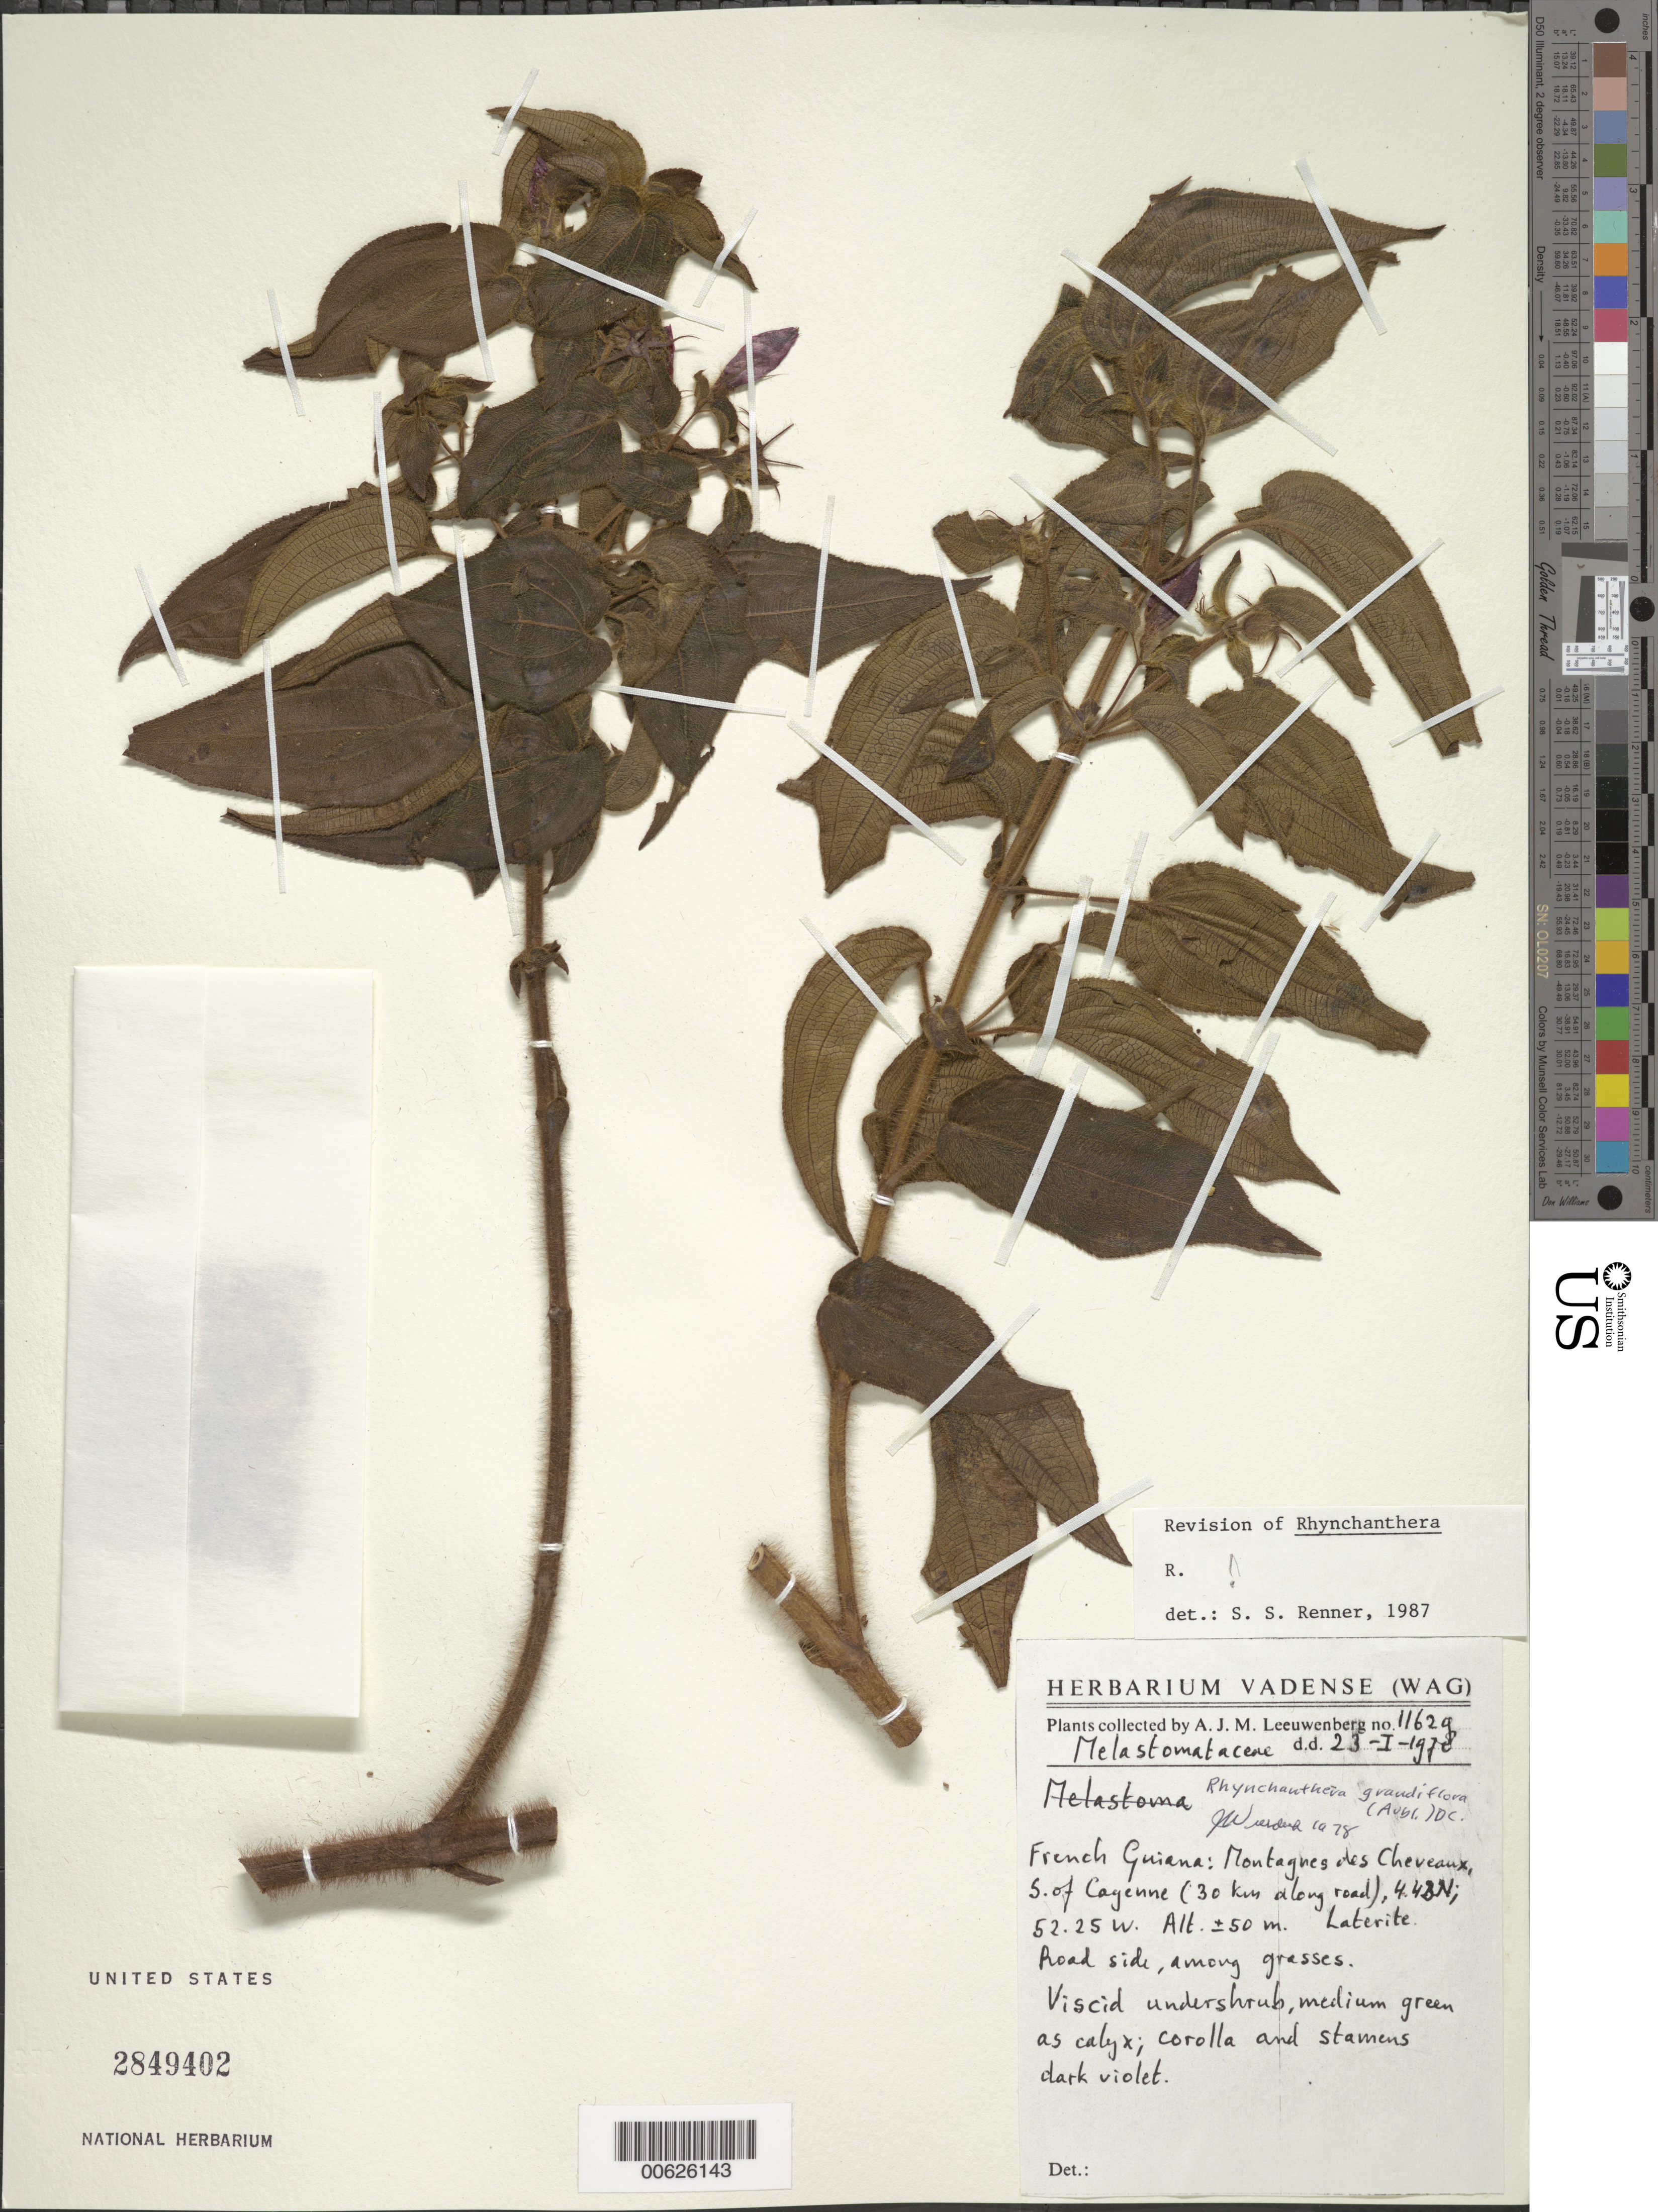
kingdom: Plantae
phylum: Tracheophyta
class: Magnoliopsida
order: Myrtales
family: Melastomataceae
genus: Rhynchanthera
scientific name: Rhynchanthera grandiflora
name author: (Aubl.) DC.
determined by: Renner, S. S.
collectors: A. J. M. Leeuwenberg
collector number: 11629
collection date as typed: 23-Jan-78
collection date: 1978-01-23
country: French Guiana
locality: Montagne de Chevaux, near Rivière Comte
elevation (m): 50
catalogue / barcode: US 2849402